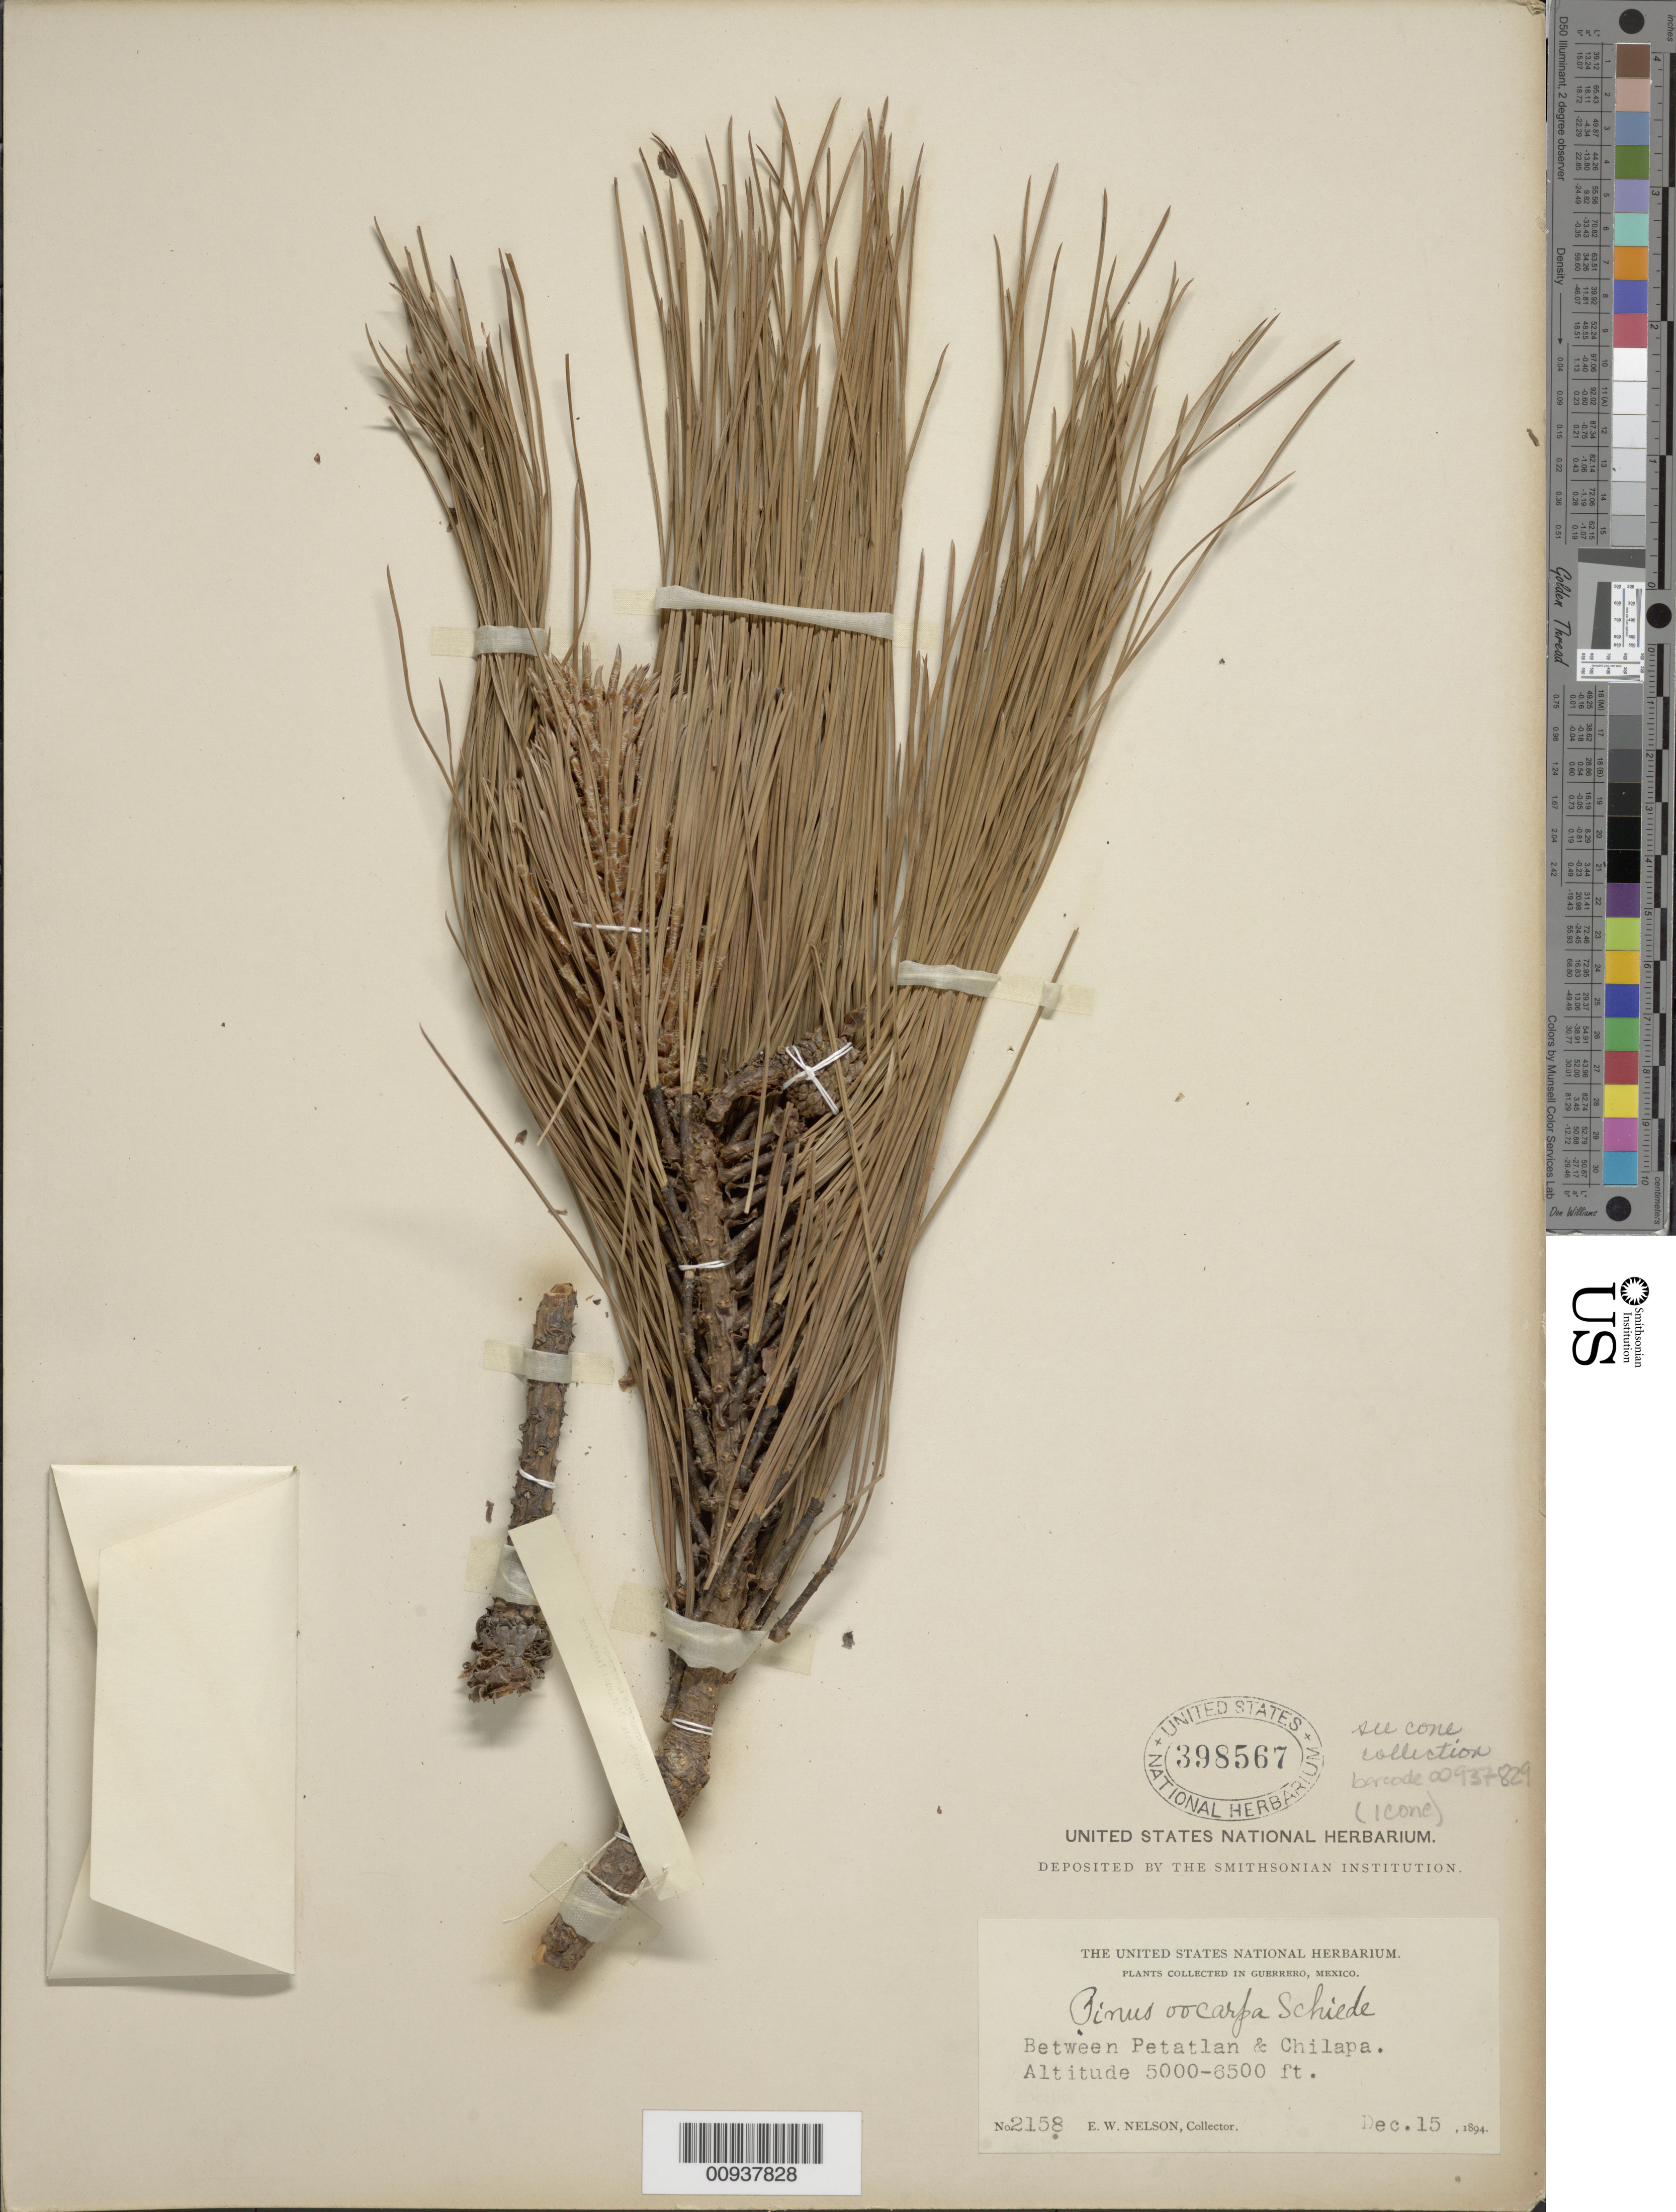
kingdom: Plantae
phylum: Tracheophyta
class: Pinopsida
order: Pinales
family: Pinaceae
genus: Pinus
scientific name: Pinus oocarpa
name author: Schiede ex Schltdl.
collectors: E. W. Nelson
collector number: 2158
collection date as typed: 15 Dec 1894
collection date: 1894-12-15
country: Mexico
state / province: Guerrero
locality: Between Petatlan & Chilapa.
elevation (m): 1524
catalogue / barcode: US 398567